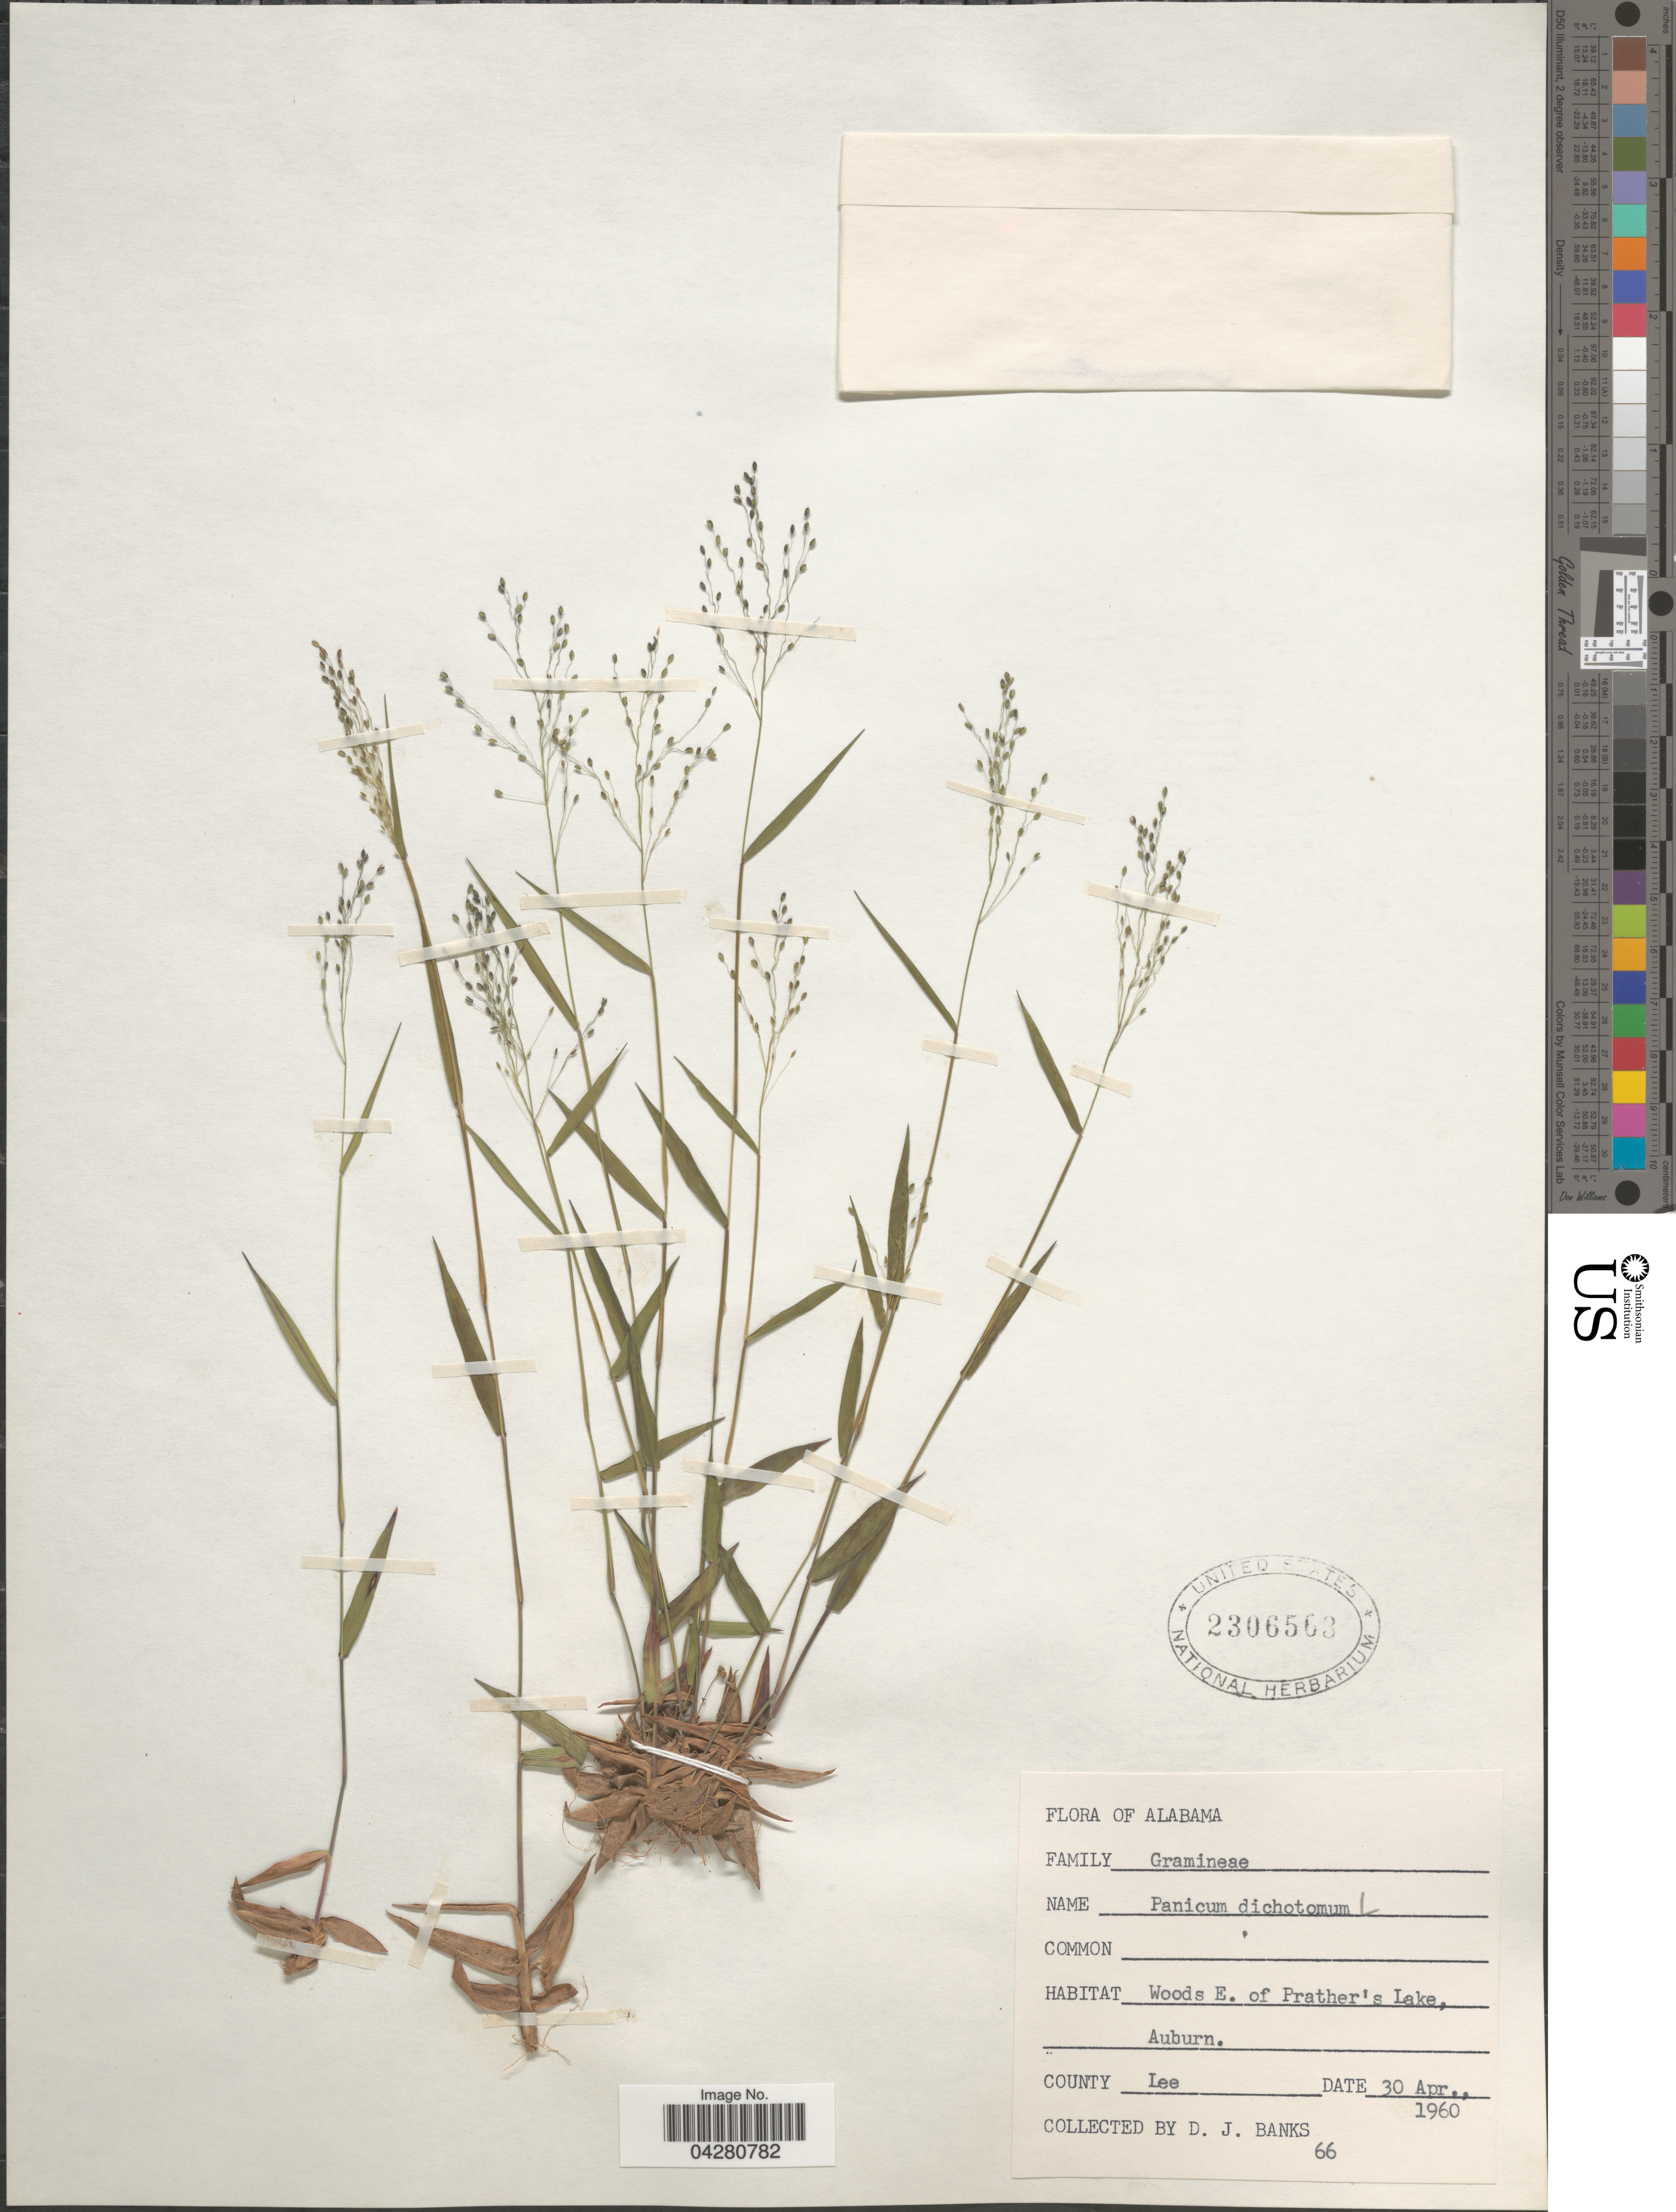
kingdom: Plantae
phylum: Tracheophyta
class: Liliopsida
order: Poales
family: Poaceae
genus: Dichanthelium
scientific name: Dichanthelium dichotomum var. dichotomum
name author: (L.) Gould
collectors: D. J. Banks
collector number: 66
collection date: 1960-04-30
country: United States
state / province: Alabama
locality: Woods E. of Prather's Lake, Auburn. County Lee.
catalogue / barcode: US 2306563